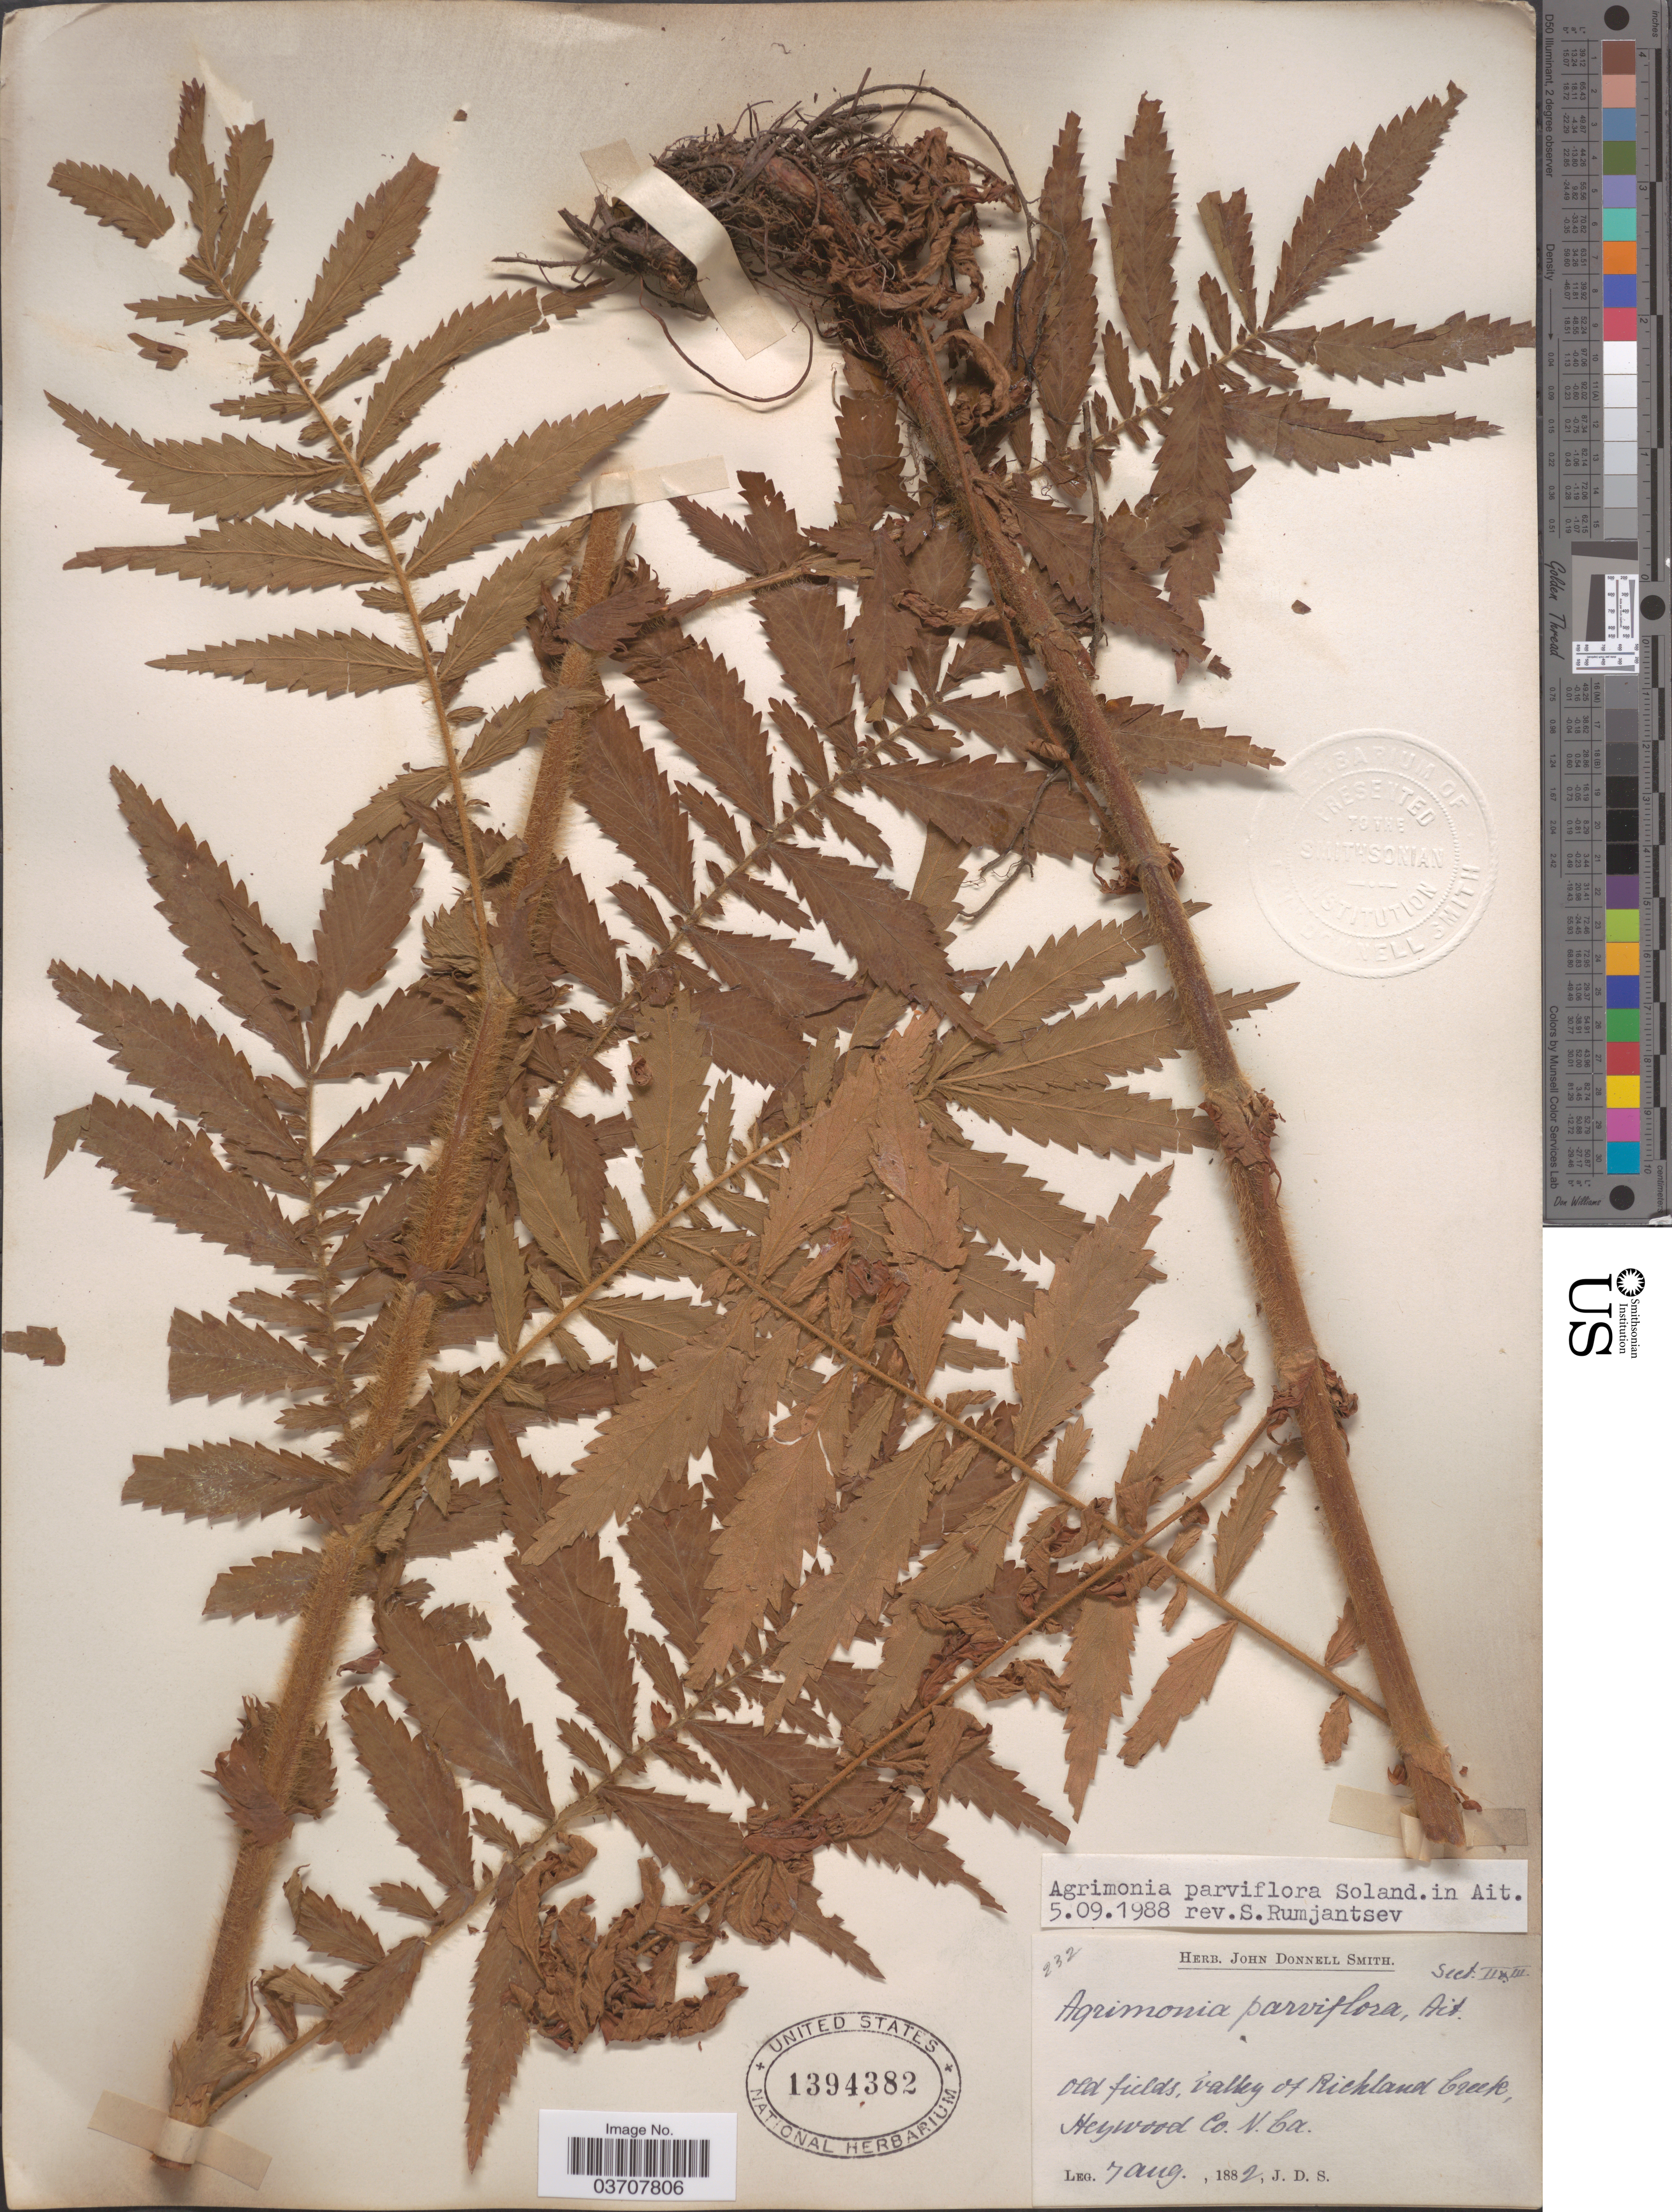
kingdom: Plantae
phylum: Tracheophyta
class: Magnoliopsida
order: Rosales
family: Rosaceae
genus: Agrimonia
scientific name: Agrimonia parviflora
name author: Aiton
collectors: J. Donnell Smith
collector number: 232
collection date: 1882-08-07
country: United States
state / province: North Carolina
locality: Old Fields, valley of Richland Creek, Heywood Co.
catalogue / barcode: US 1394382